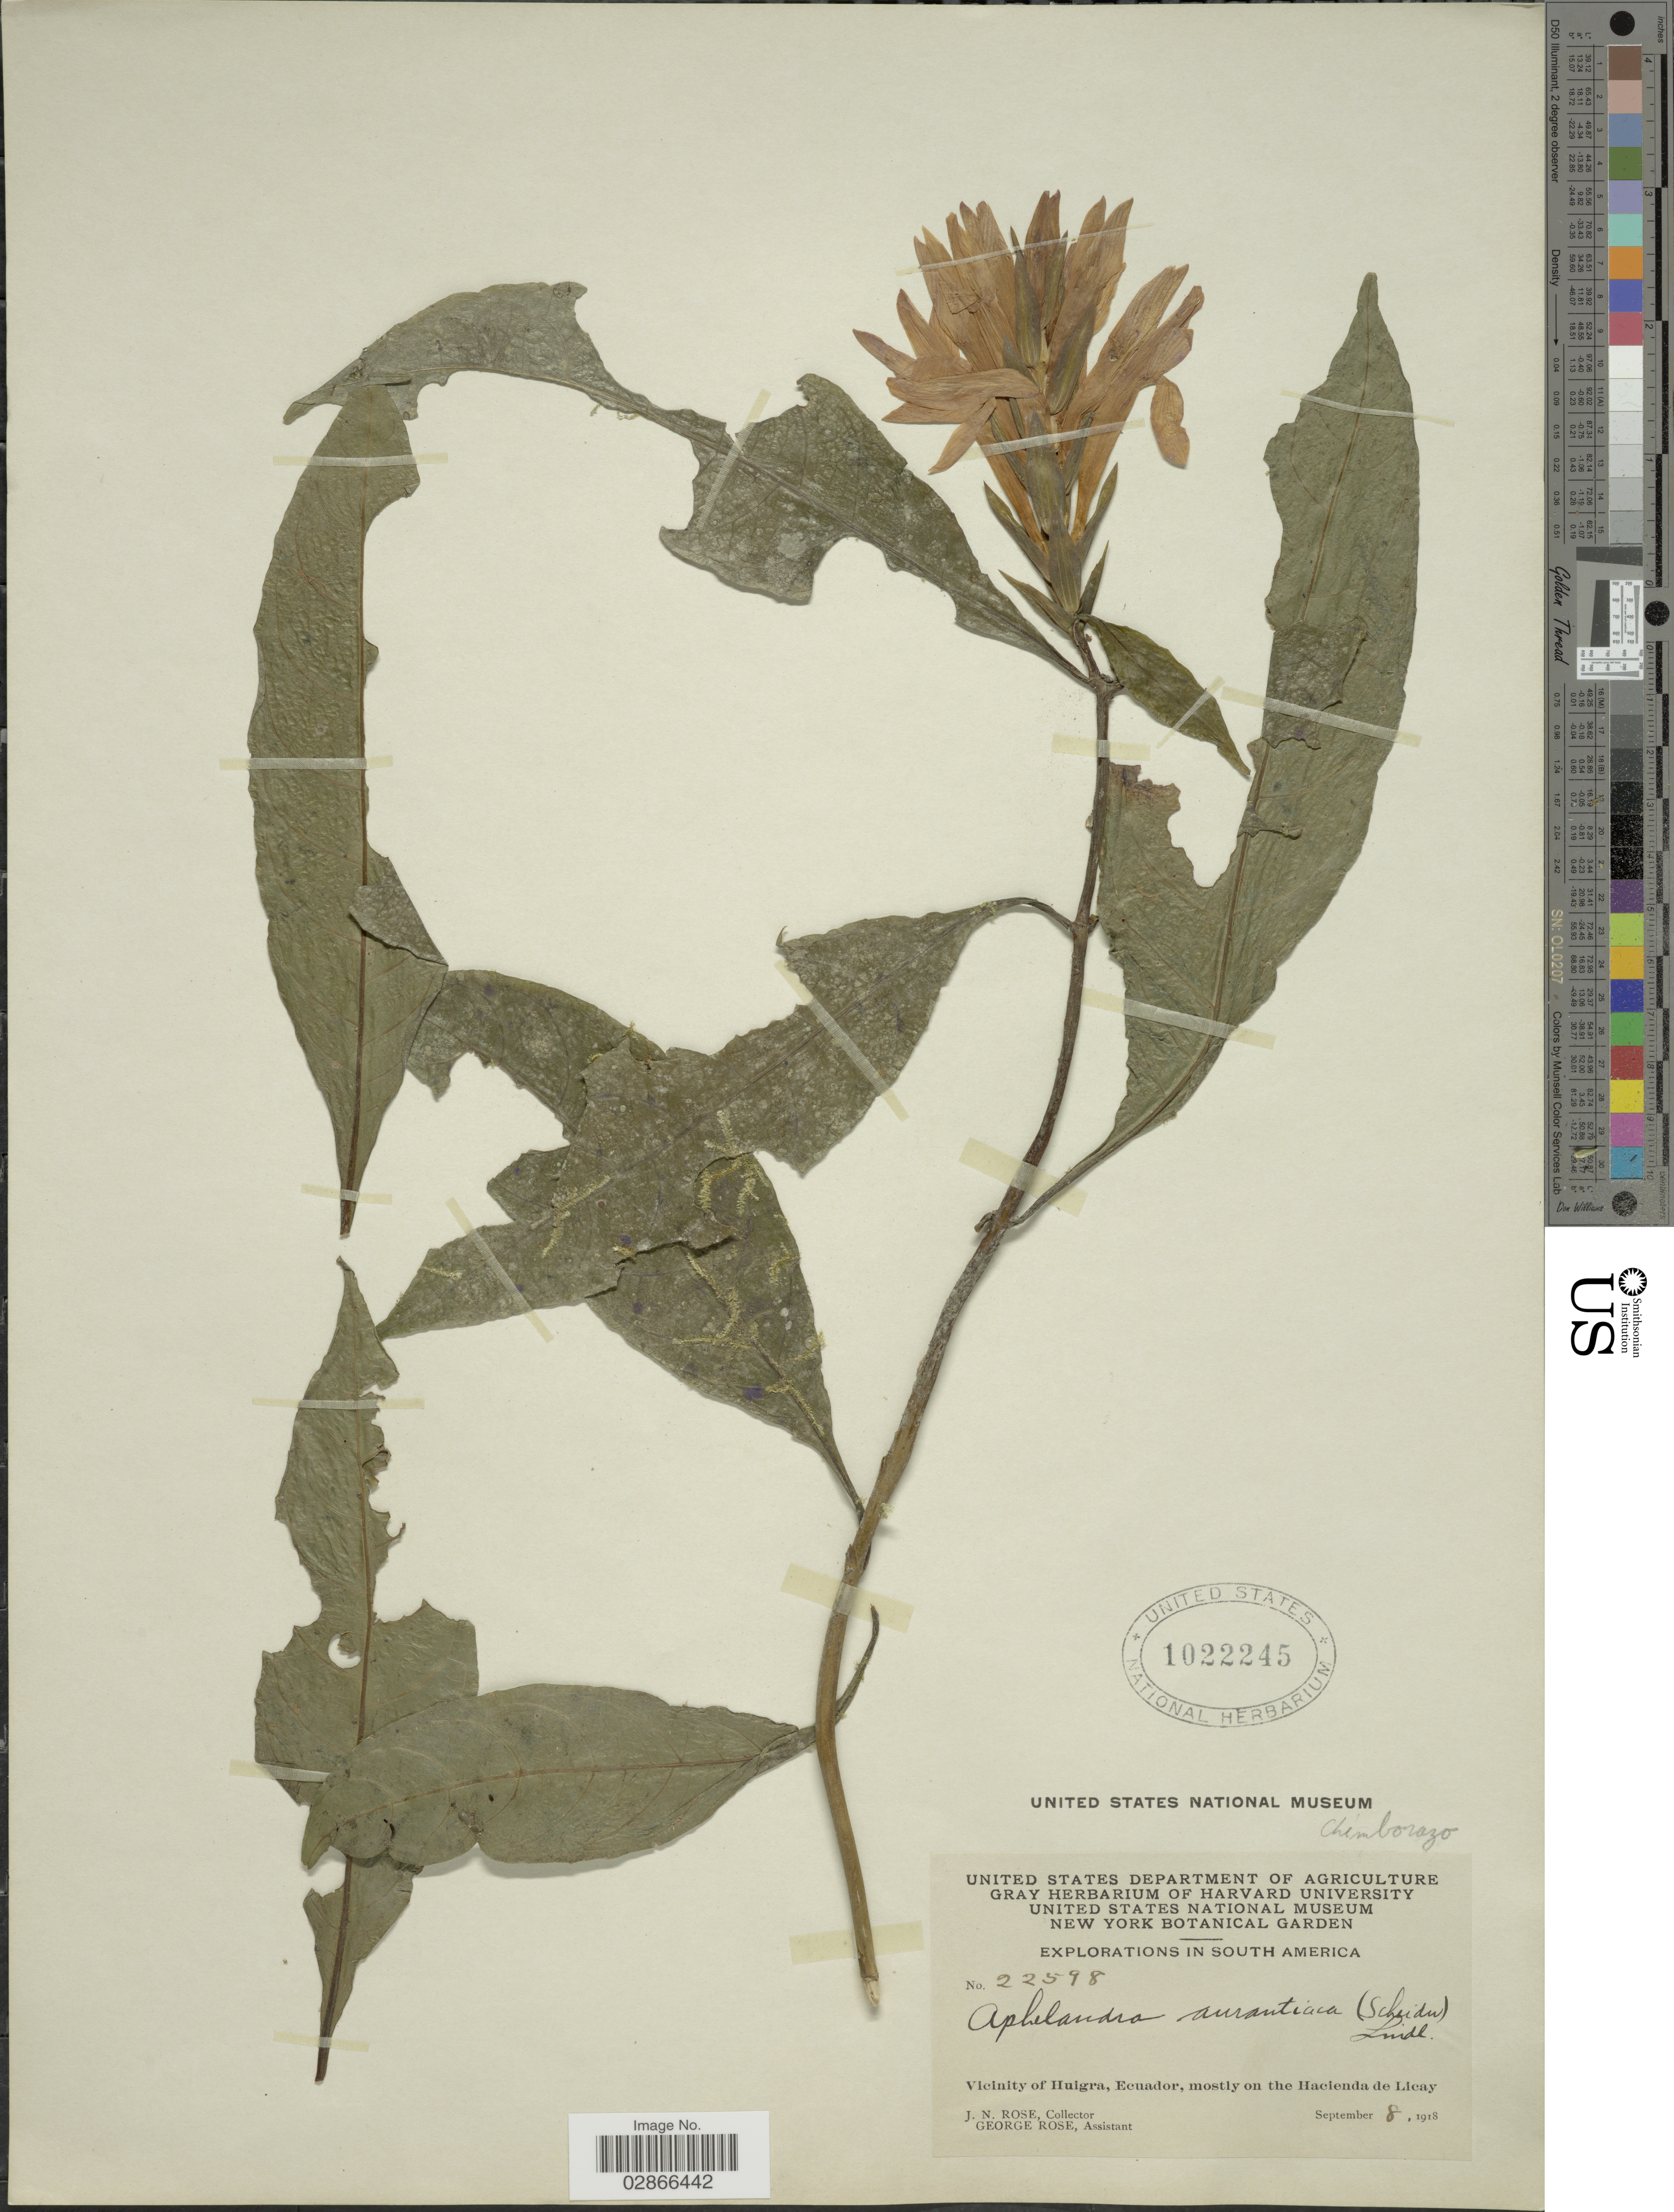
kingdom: Plantae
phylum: Tracheophyta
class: Magnoliopsida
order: Lamiales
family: Acanthaceae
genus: Aphelandra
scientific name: Aphelandra aurantiaca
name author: (Scheidw.) Lindl.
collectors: J. N. Rose & G. Rose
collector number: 22598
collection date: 1918-09-08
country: Ecuador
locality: Vicinity of Huigra, mostly on the Hacienda de Licay.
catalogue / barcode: US 1022245